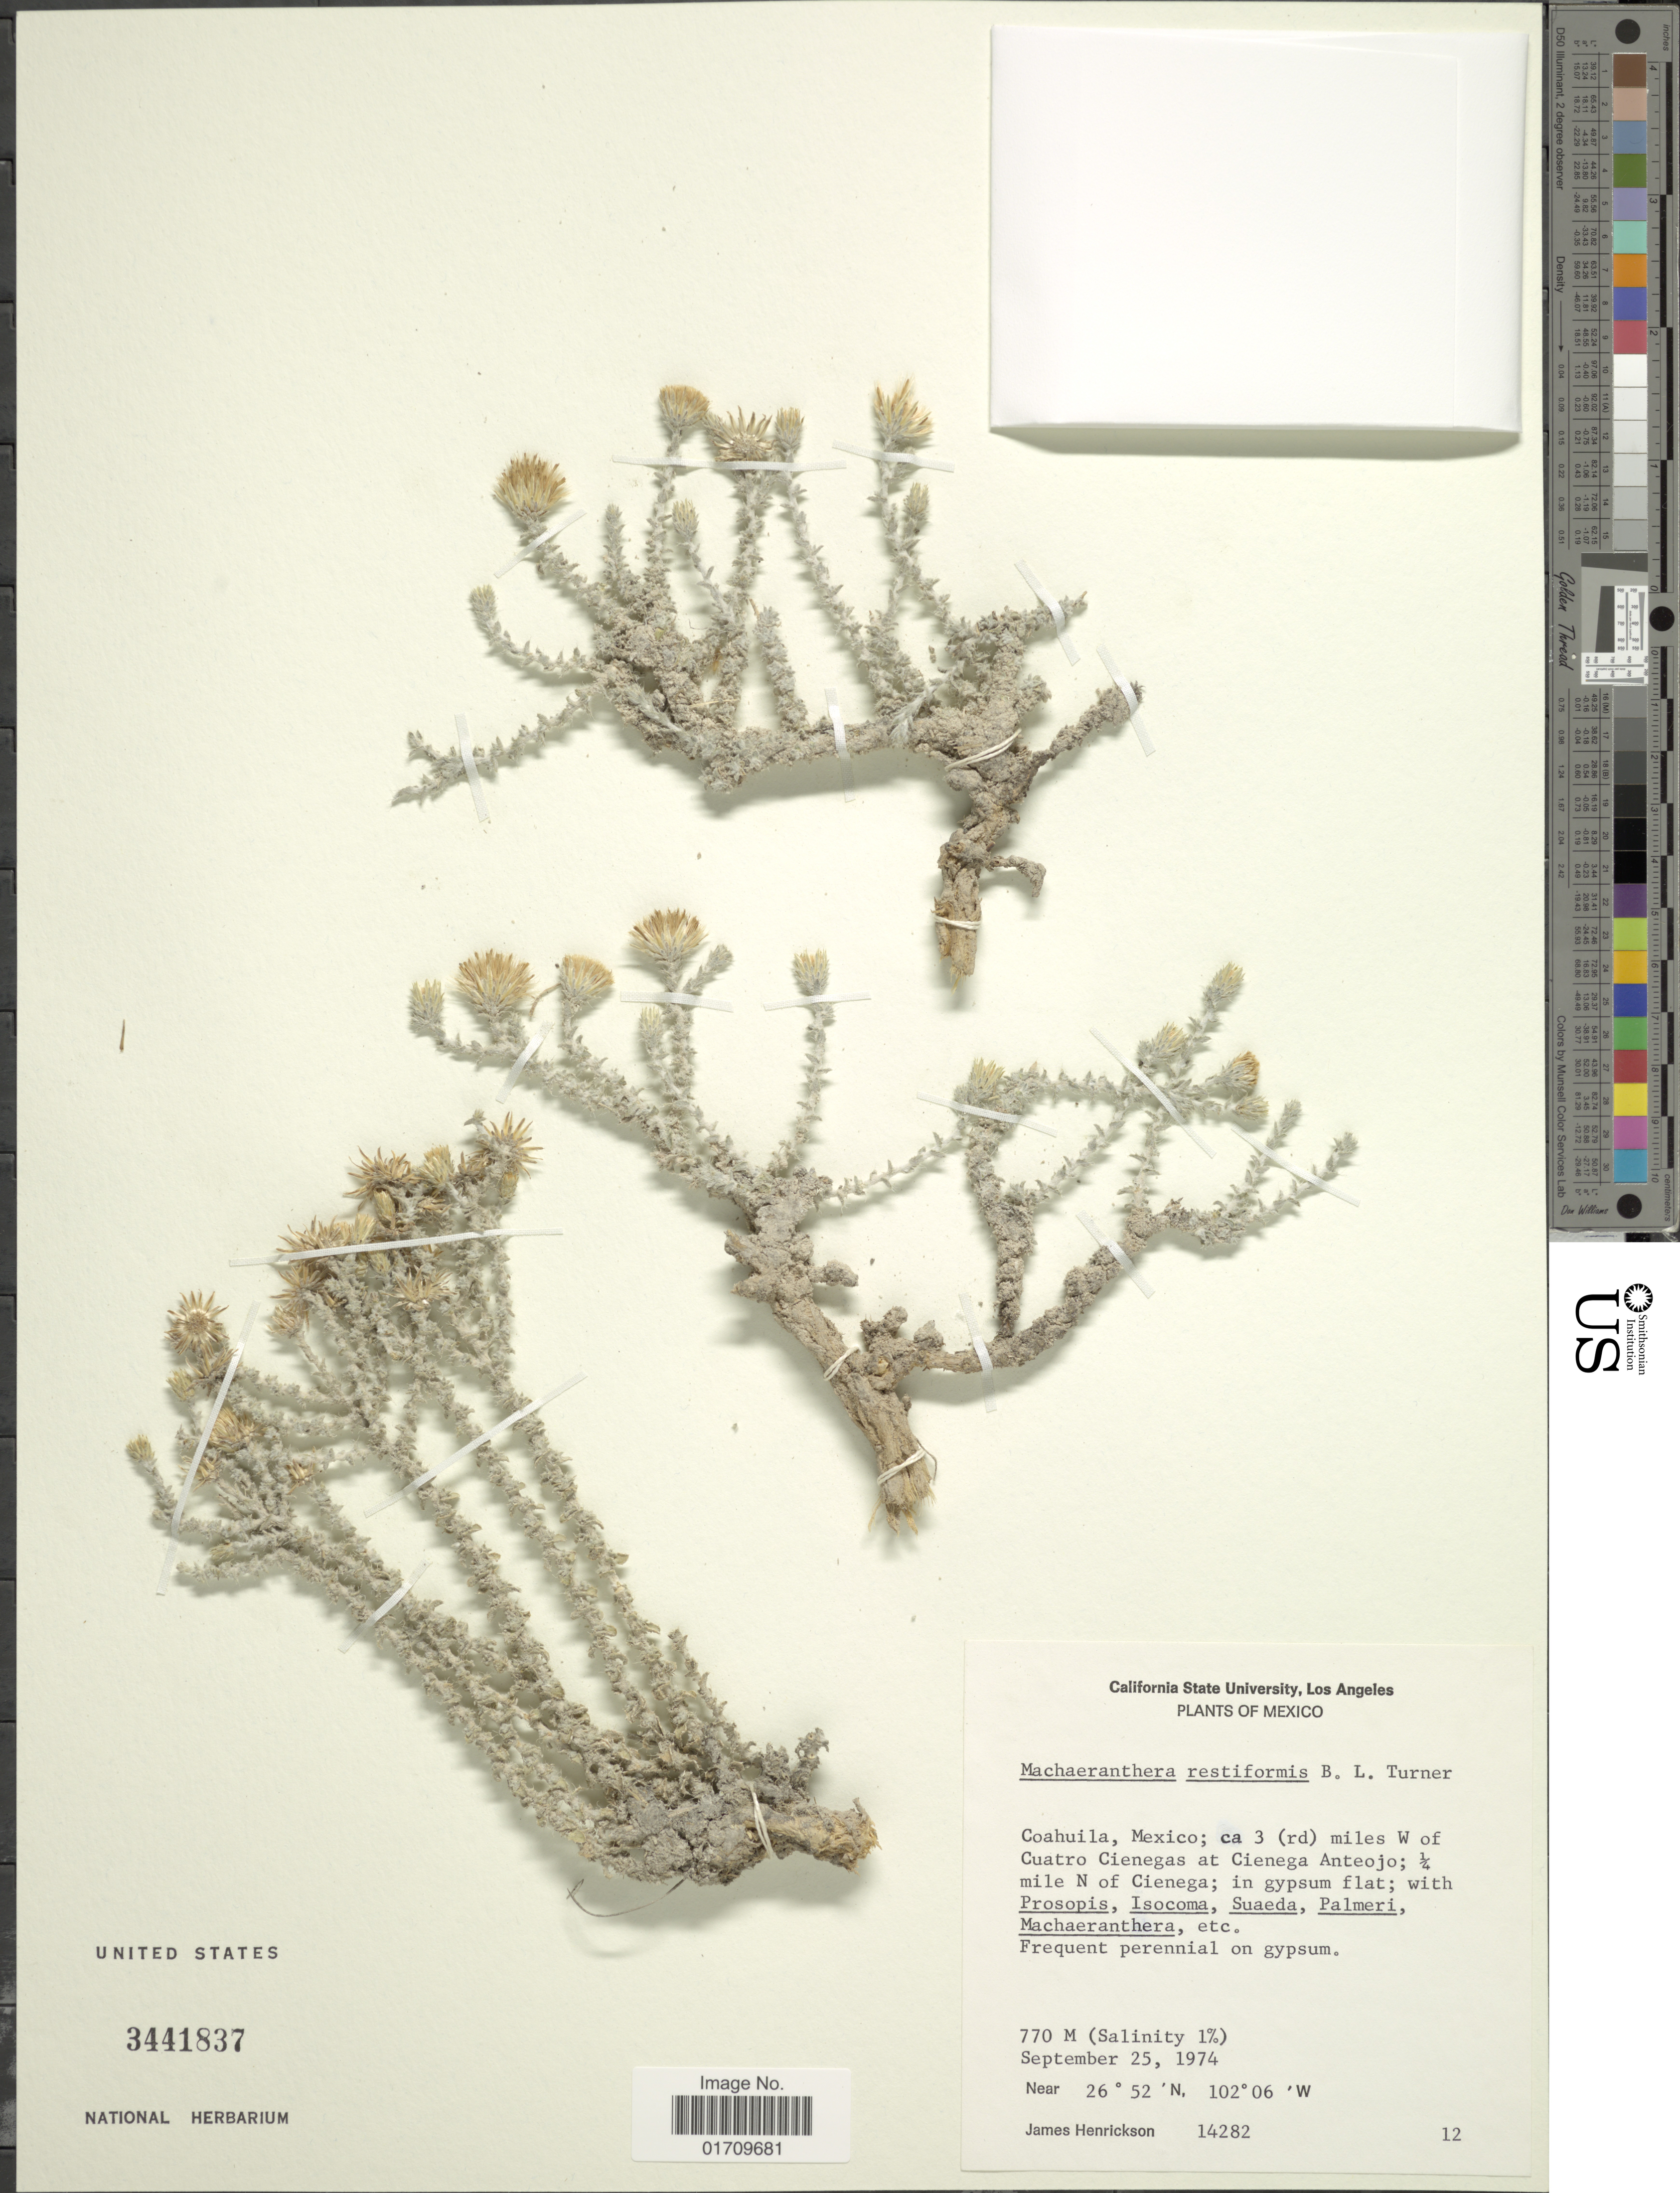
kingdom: Plantae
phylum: Tracheophyta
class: Magnoliopsida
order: Asterales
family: Asteraceae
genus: Machaeranthera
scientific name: Machaeranthera restiformis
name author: B.L. Turner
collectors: J. Henrickson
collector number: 14282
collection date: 1974-09-25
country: Mexico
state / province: Coahuila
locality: Ca 3 (rd) miles W of Cuatro Cienegas at Cienega Anteojo, 1/4 mile N of Cienega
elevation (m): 770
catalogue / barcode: US 3441837